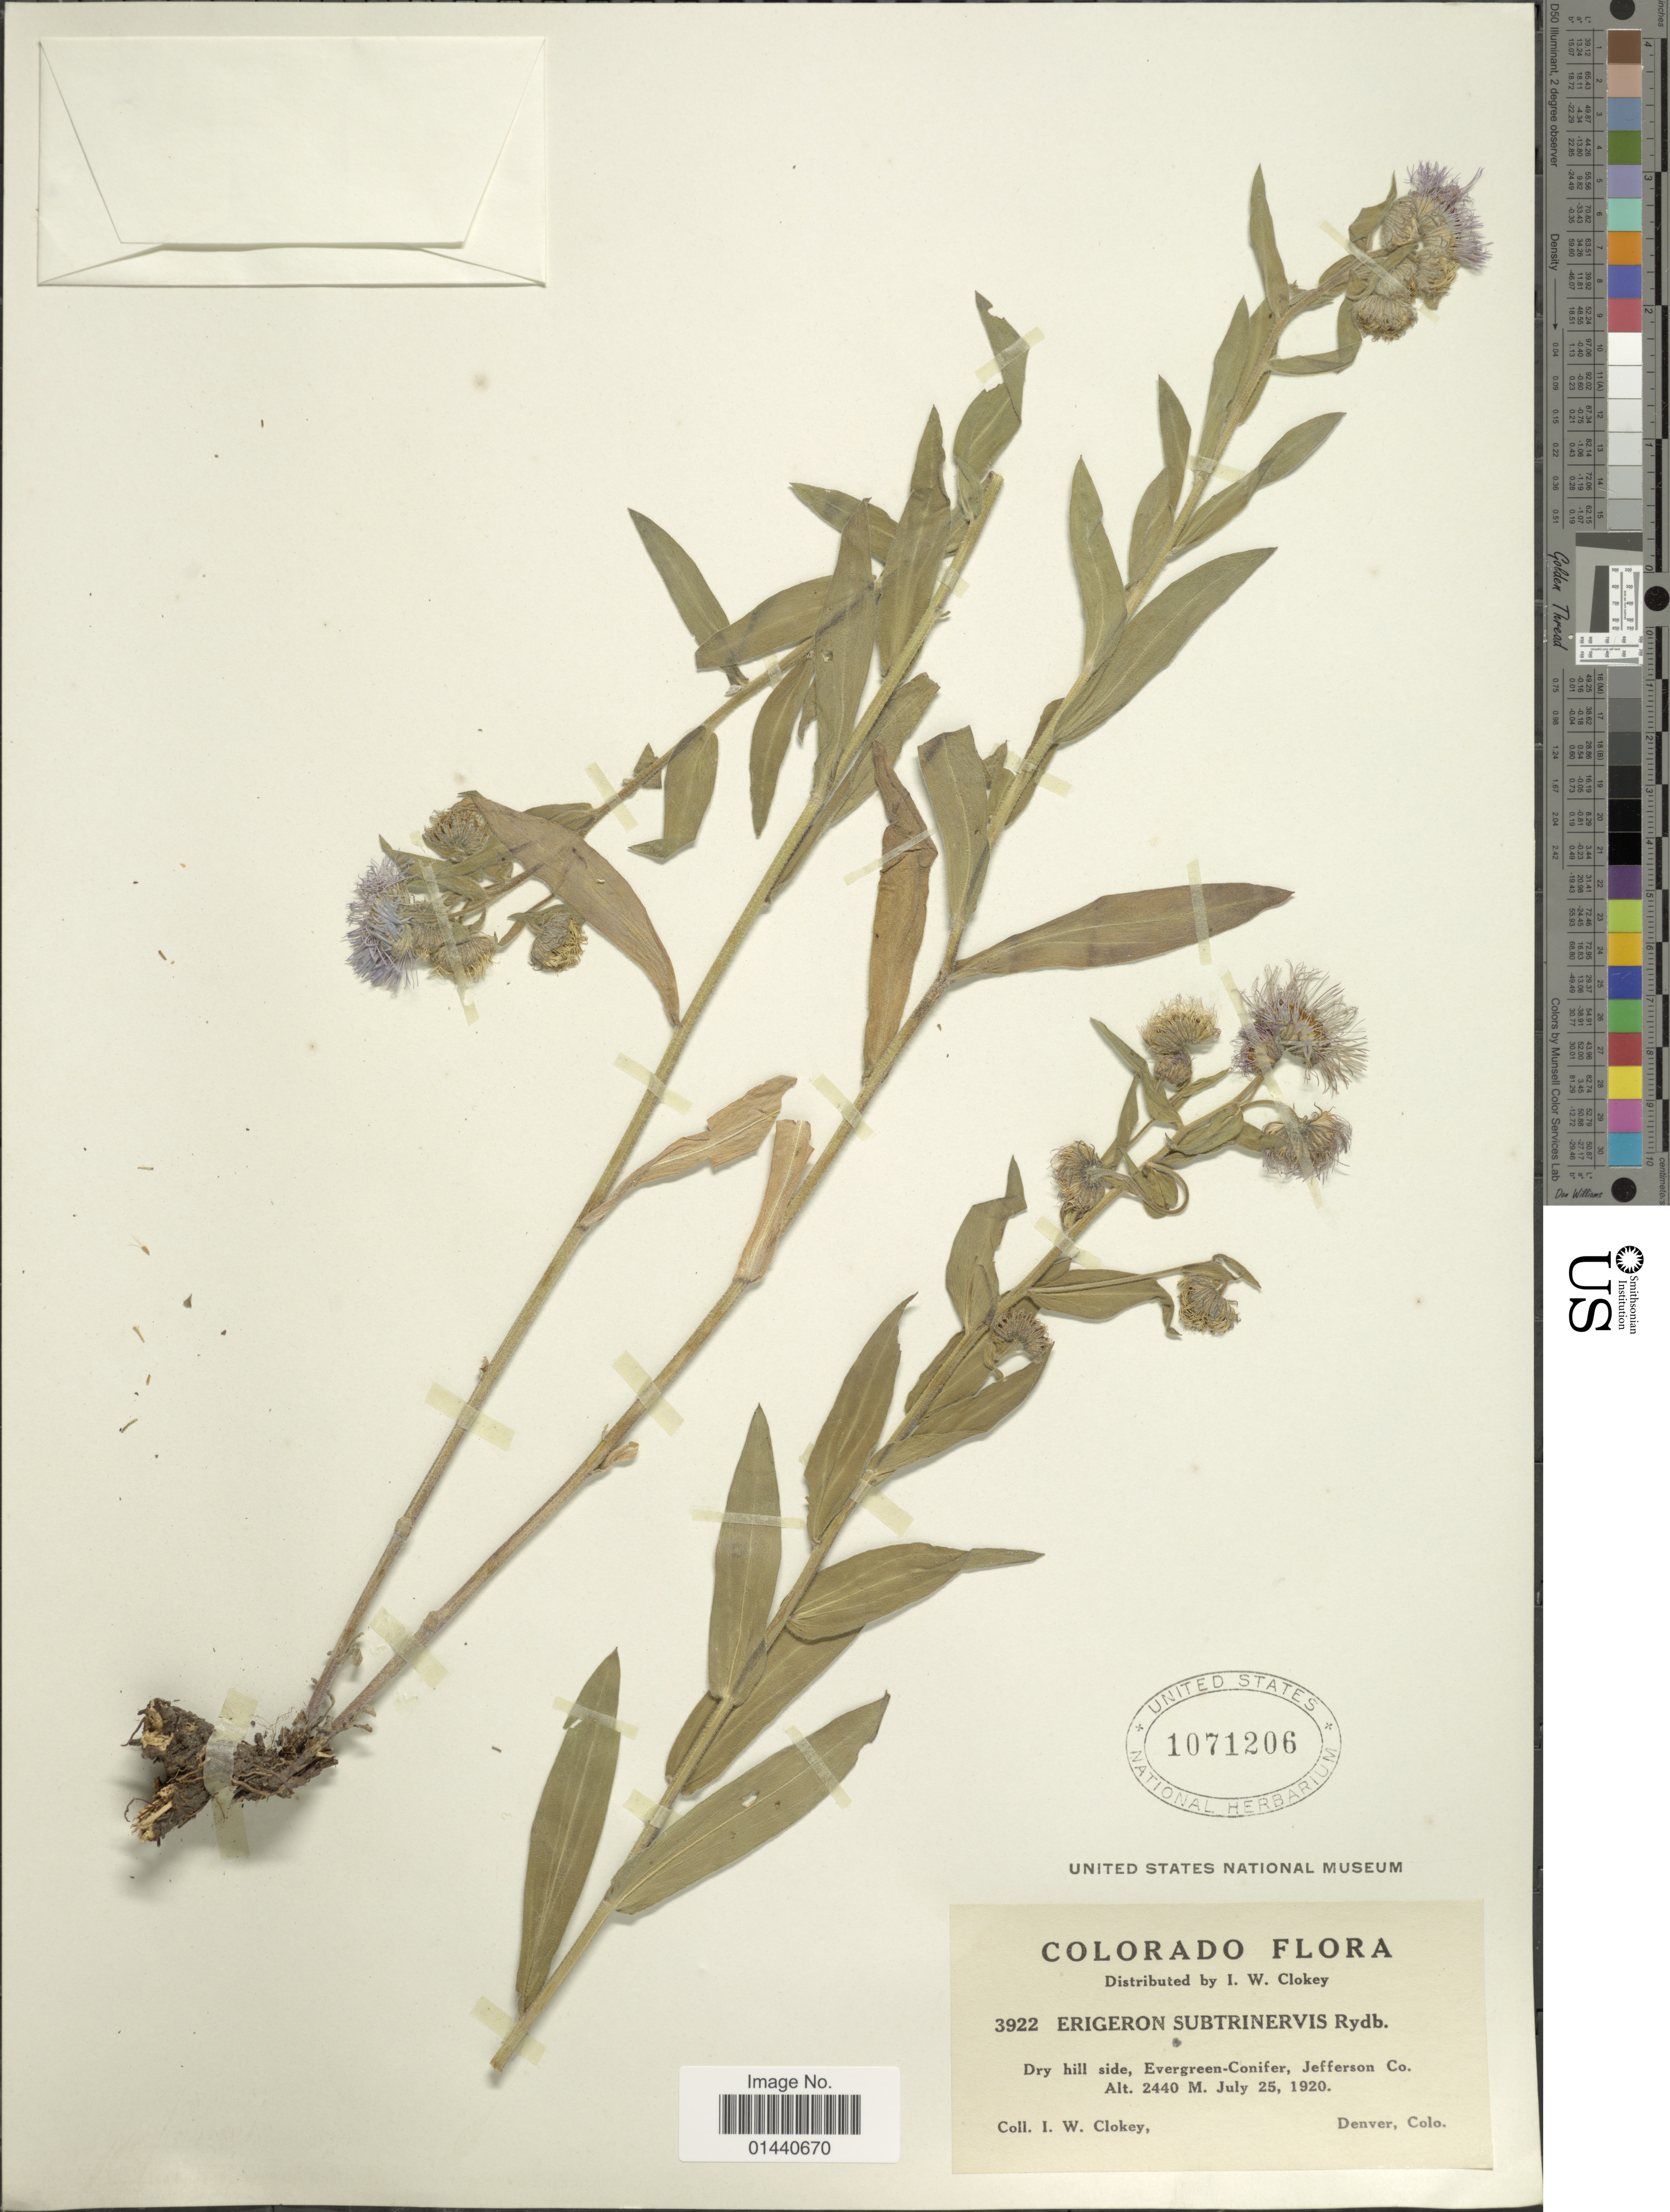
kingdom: Plantae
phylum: Tracheophyta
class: Magnoliopsida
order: Asterales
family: Asteraceae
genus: Erigeron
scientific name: Erigeron subtrinervis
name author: Rydb. ex Porter & Britton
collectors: I. W. Clokey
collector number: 3922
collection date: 1920-07-25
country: United States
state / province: Colorado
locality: Dry hill side, Evergreen-Conifer, Jefferson Co.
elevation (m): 2440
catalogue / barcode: US 1071206